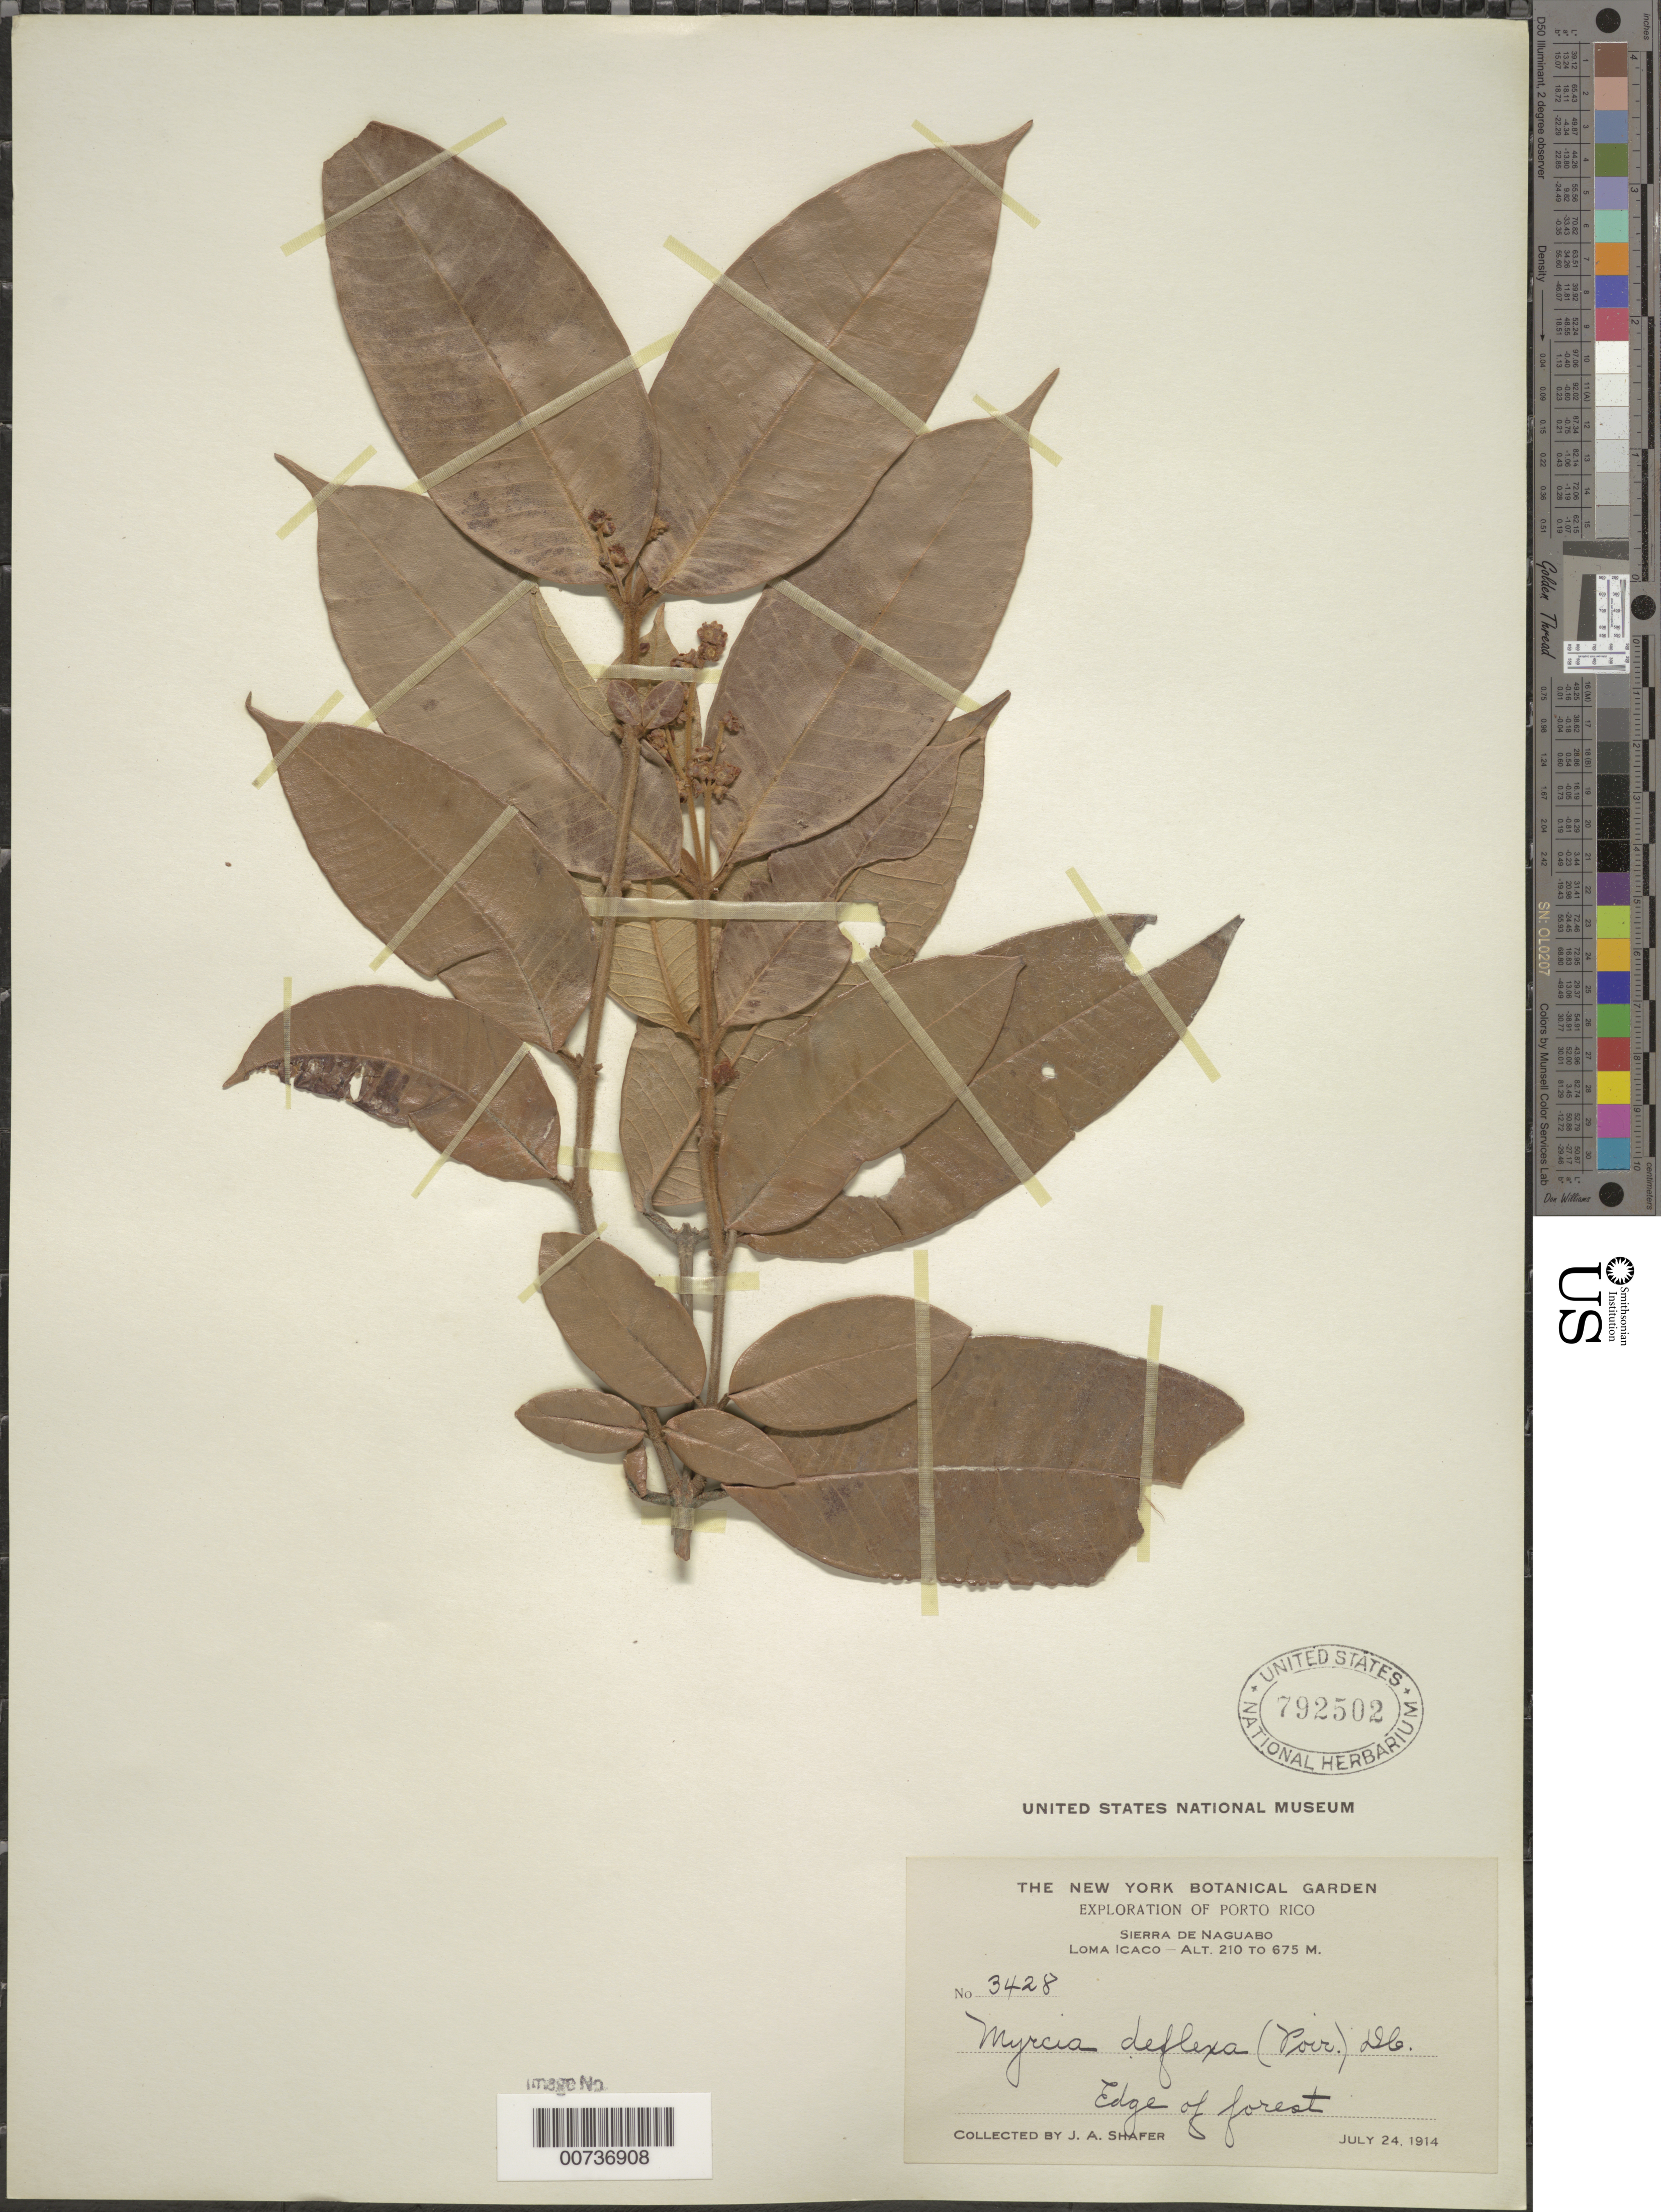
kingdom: Plantae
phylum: Tracheophyta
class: Magnoliopsida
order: Myrtales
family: Myrtaceae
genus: Myrcia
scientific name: Myrcia deflexa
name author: (Poir.) DC.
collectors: J. A. Shafer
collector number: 3428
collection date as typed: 24 Jul 1914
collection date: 1914-07-24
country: Puerto Rico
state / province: Naguabo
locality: Sierra de Naguabo, Loma Icaco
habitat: Edge of Forest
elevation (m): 210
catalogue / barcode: US 792502